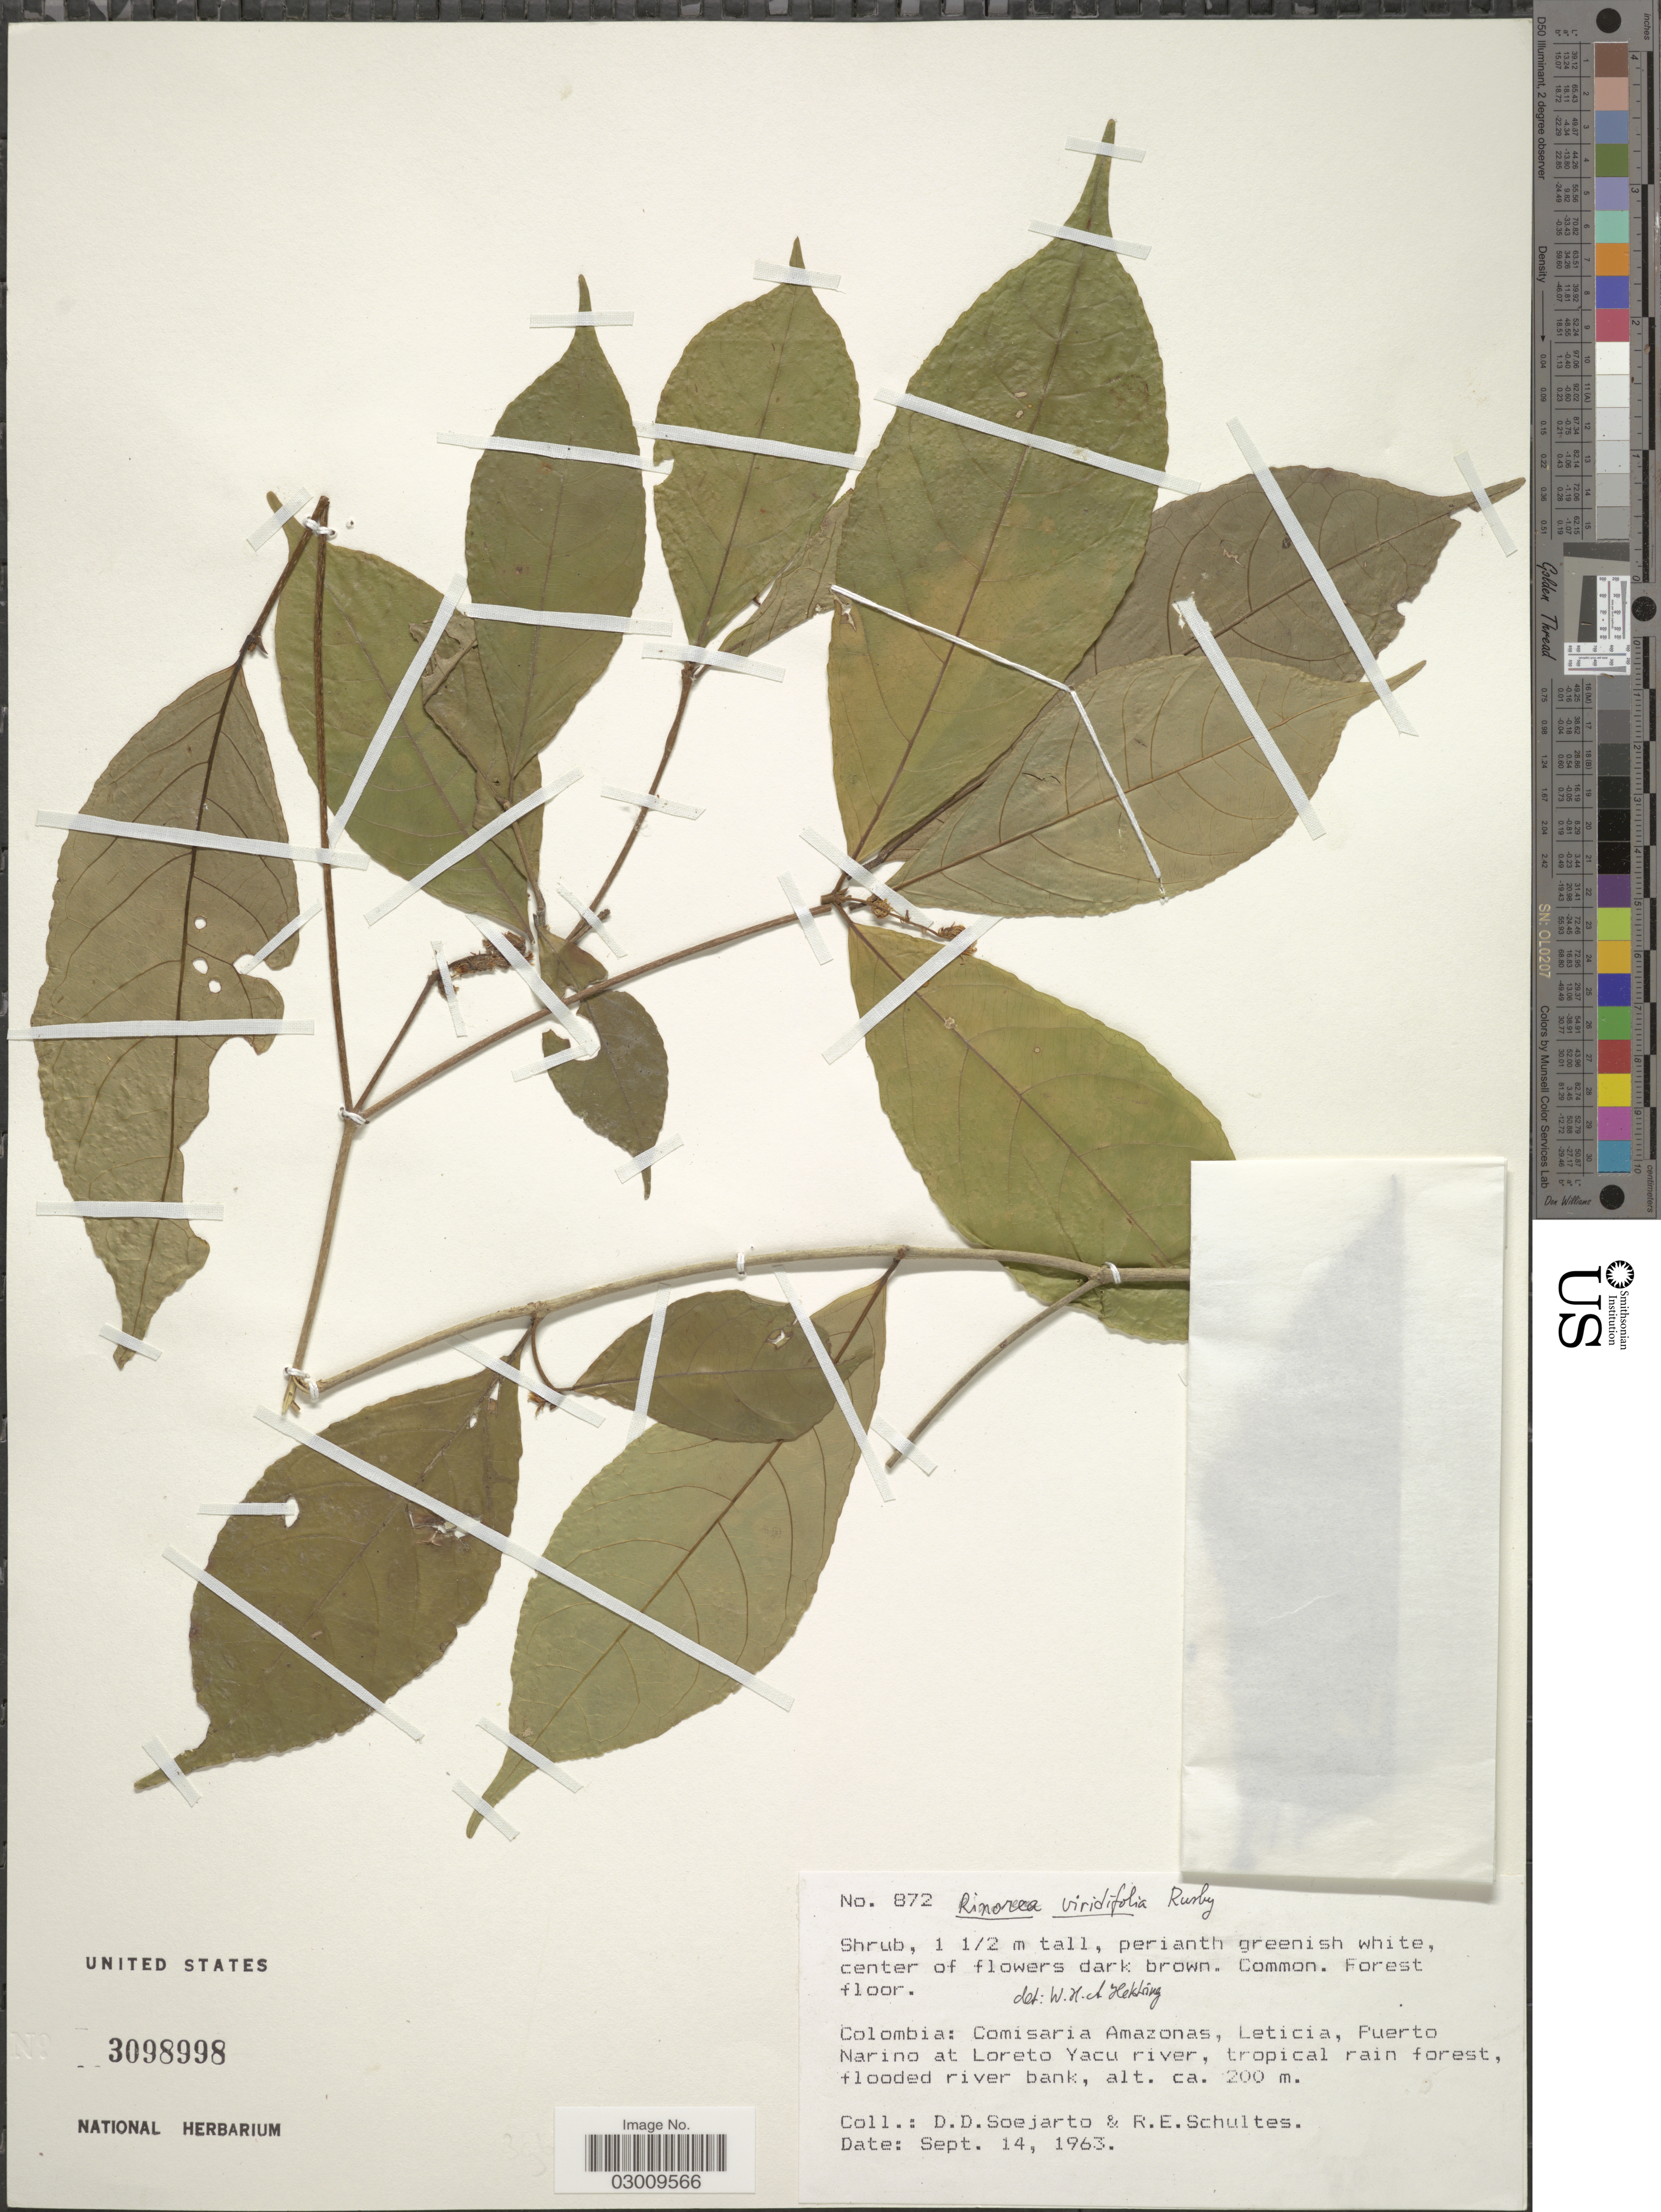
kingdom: Plantae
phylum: Tracheophyta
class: Magnoliopsida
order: Malpighiales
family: Violaceae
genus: Rinorea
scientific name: Rinorea viridifolia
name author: Rusby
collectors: R. E. Schultes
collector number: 872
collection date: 1963-09-14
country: Colombia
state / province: Amazônas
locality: Comisaria Amazonas, Leticia, Puerto Narino at Loreto Yacu river.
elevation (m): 200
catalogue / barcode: US 3098998